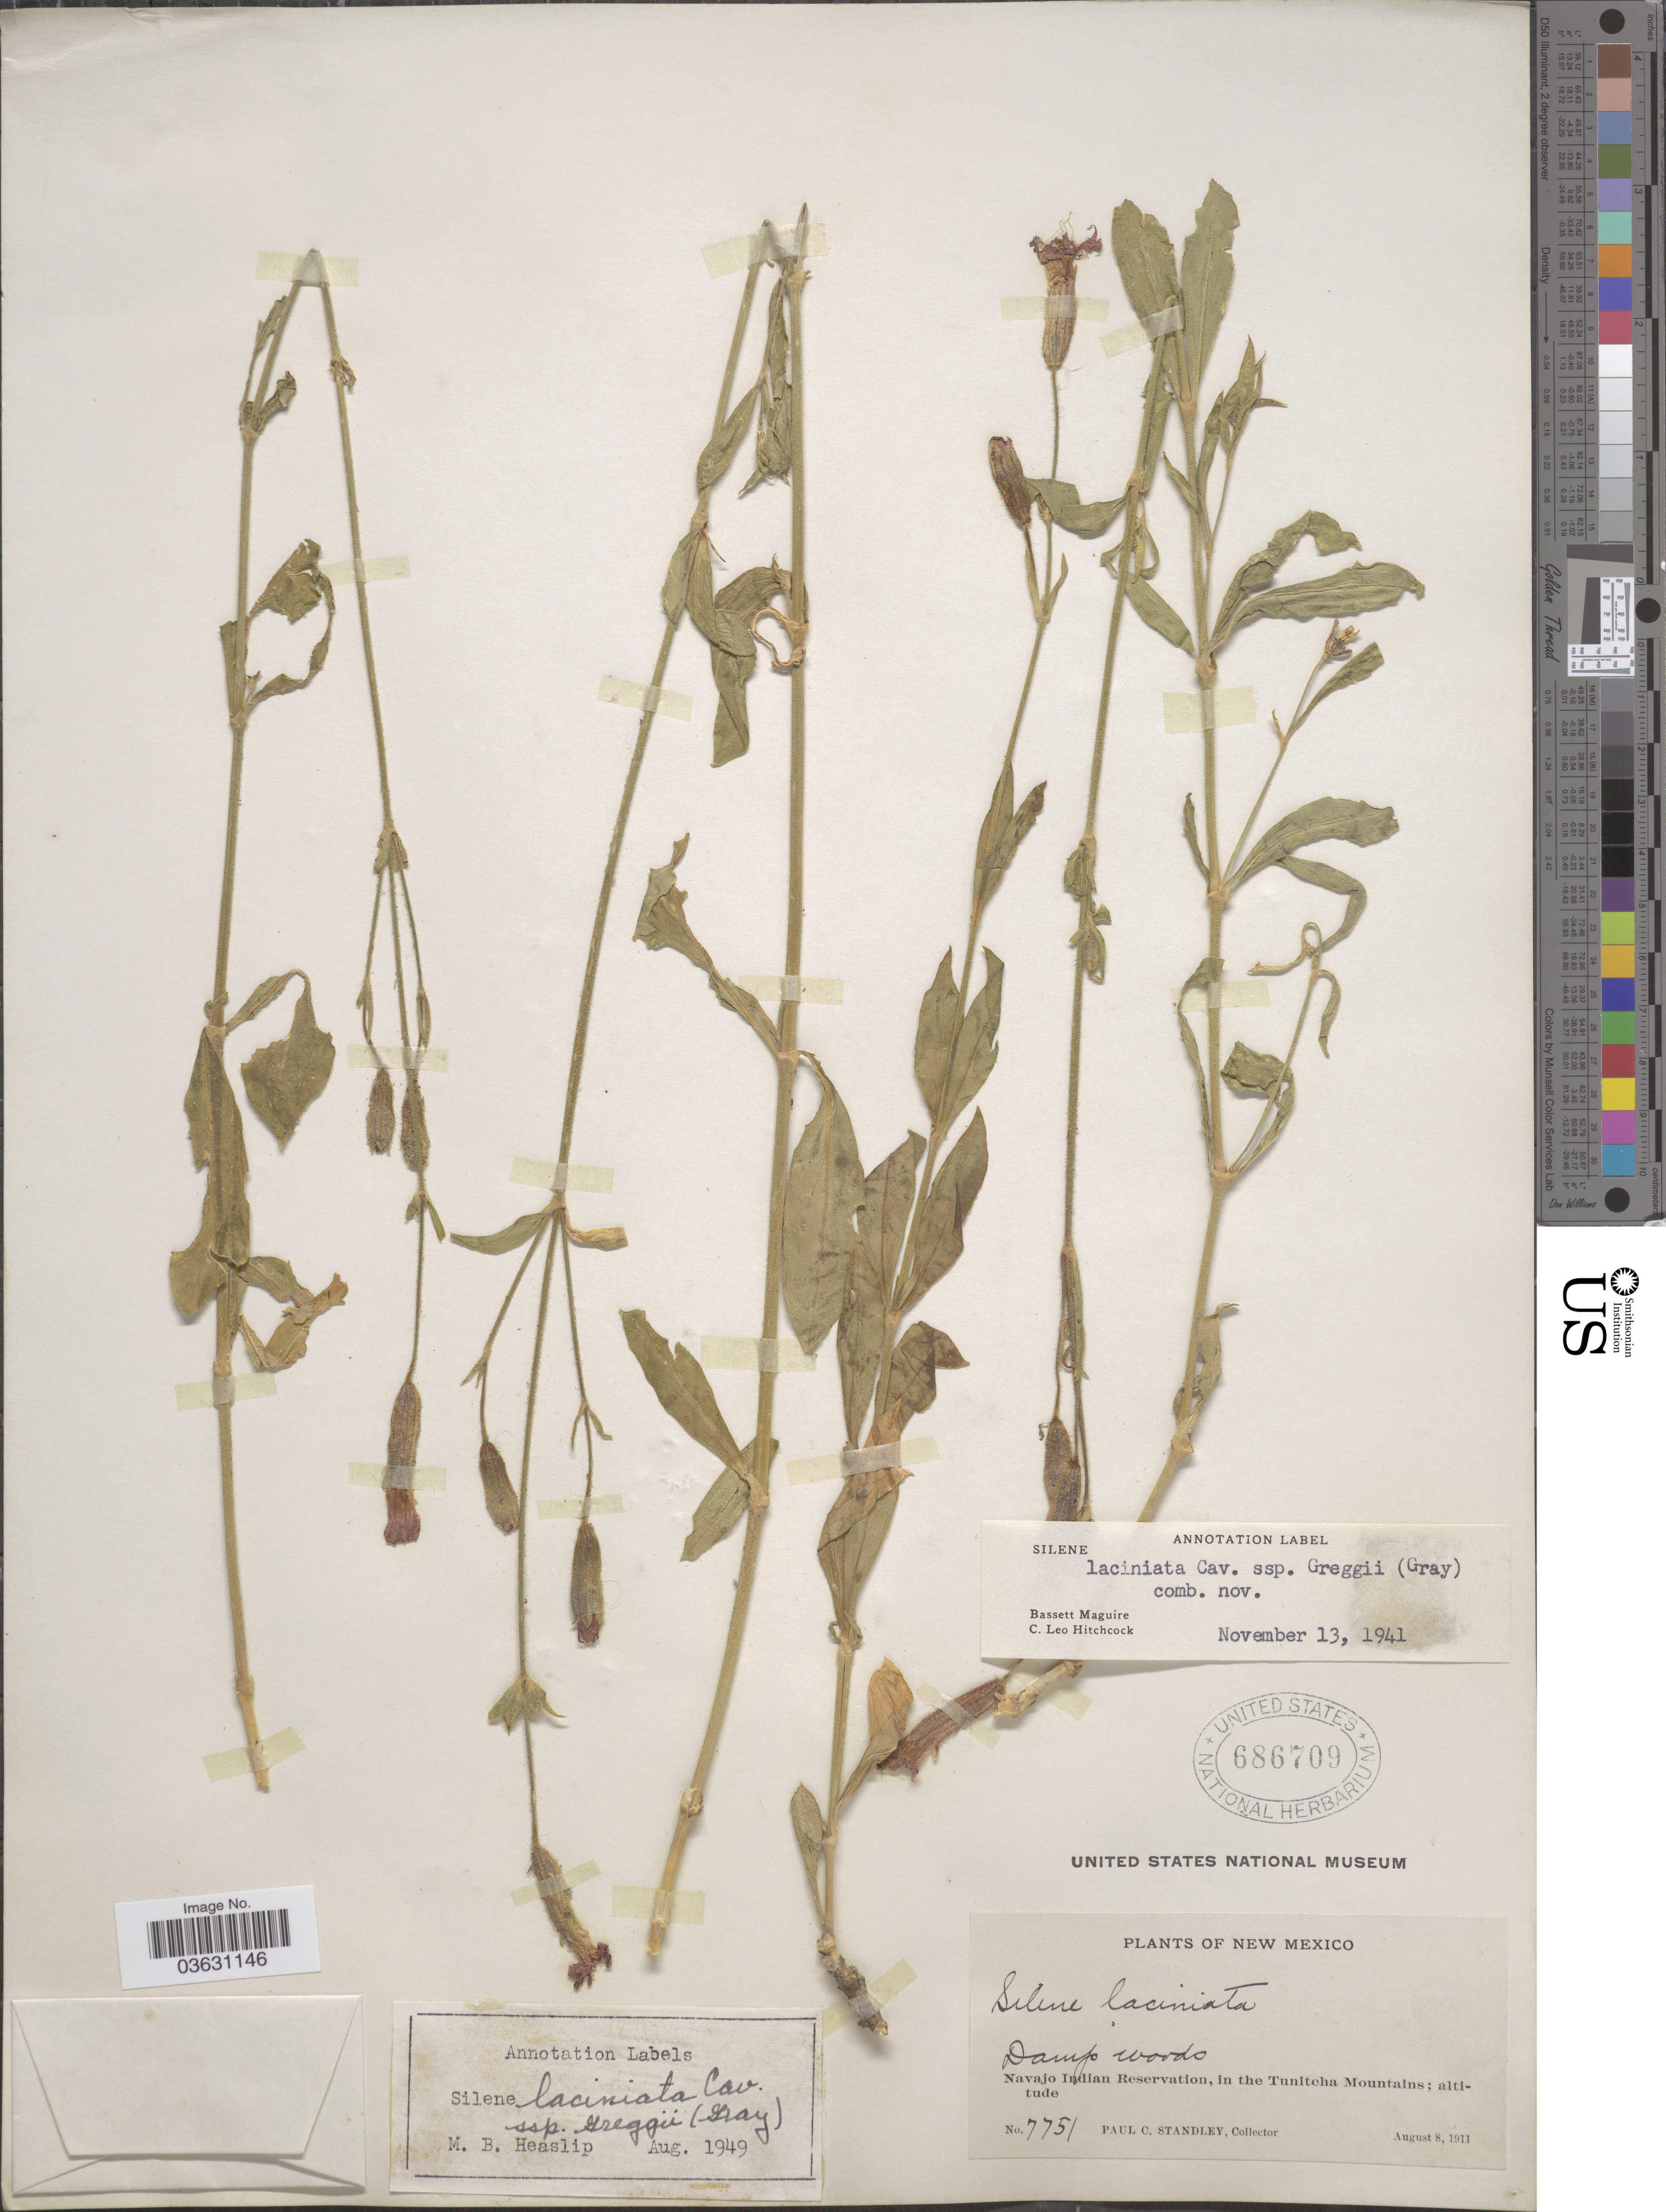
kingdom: Plantae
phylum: Tracheophyta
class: Magnoliopsida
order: Caryophyllales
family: Caryophyllaceae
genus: Silene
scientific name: Silene laciniata subsp. greggii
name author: (A. Gray) C.L. Hitchc. & Maguire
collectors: P. C. Standley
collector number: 7751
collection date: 1911-08-08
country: United States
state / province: New Mexico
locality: Navajo Indian Reservation, in the Tunitcha Mountains.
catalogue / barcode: US 686709